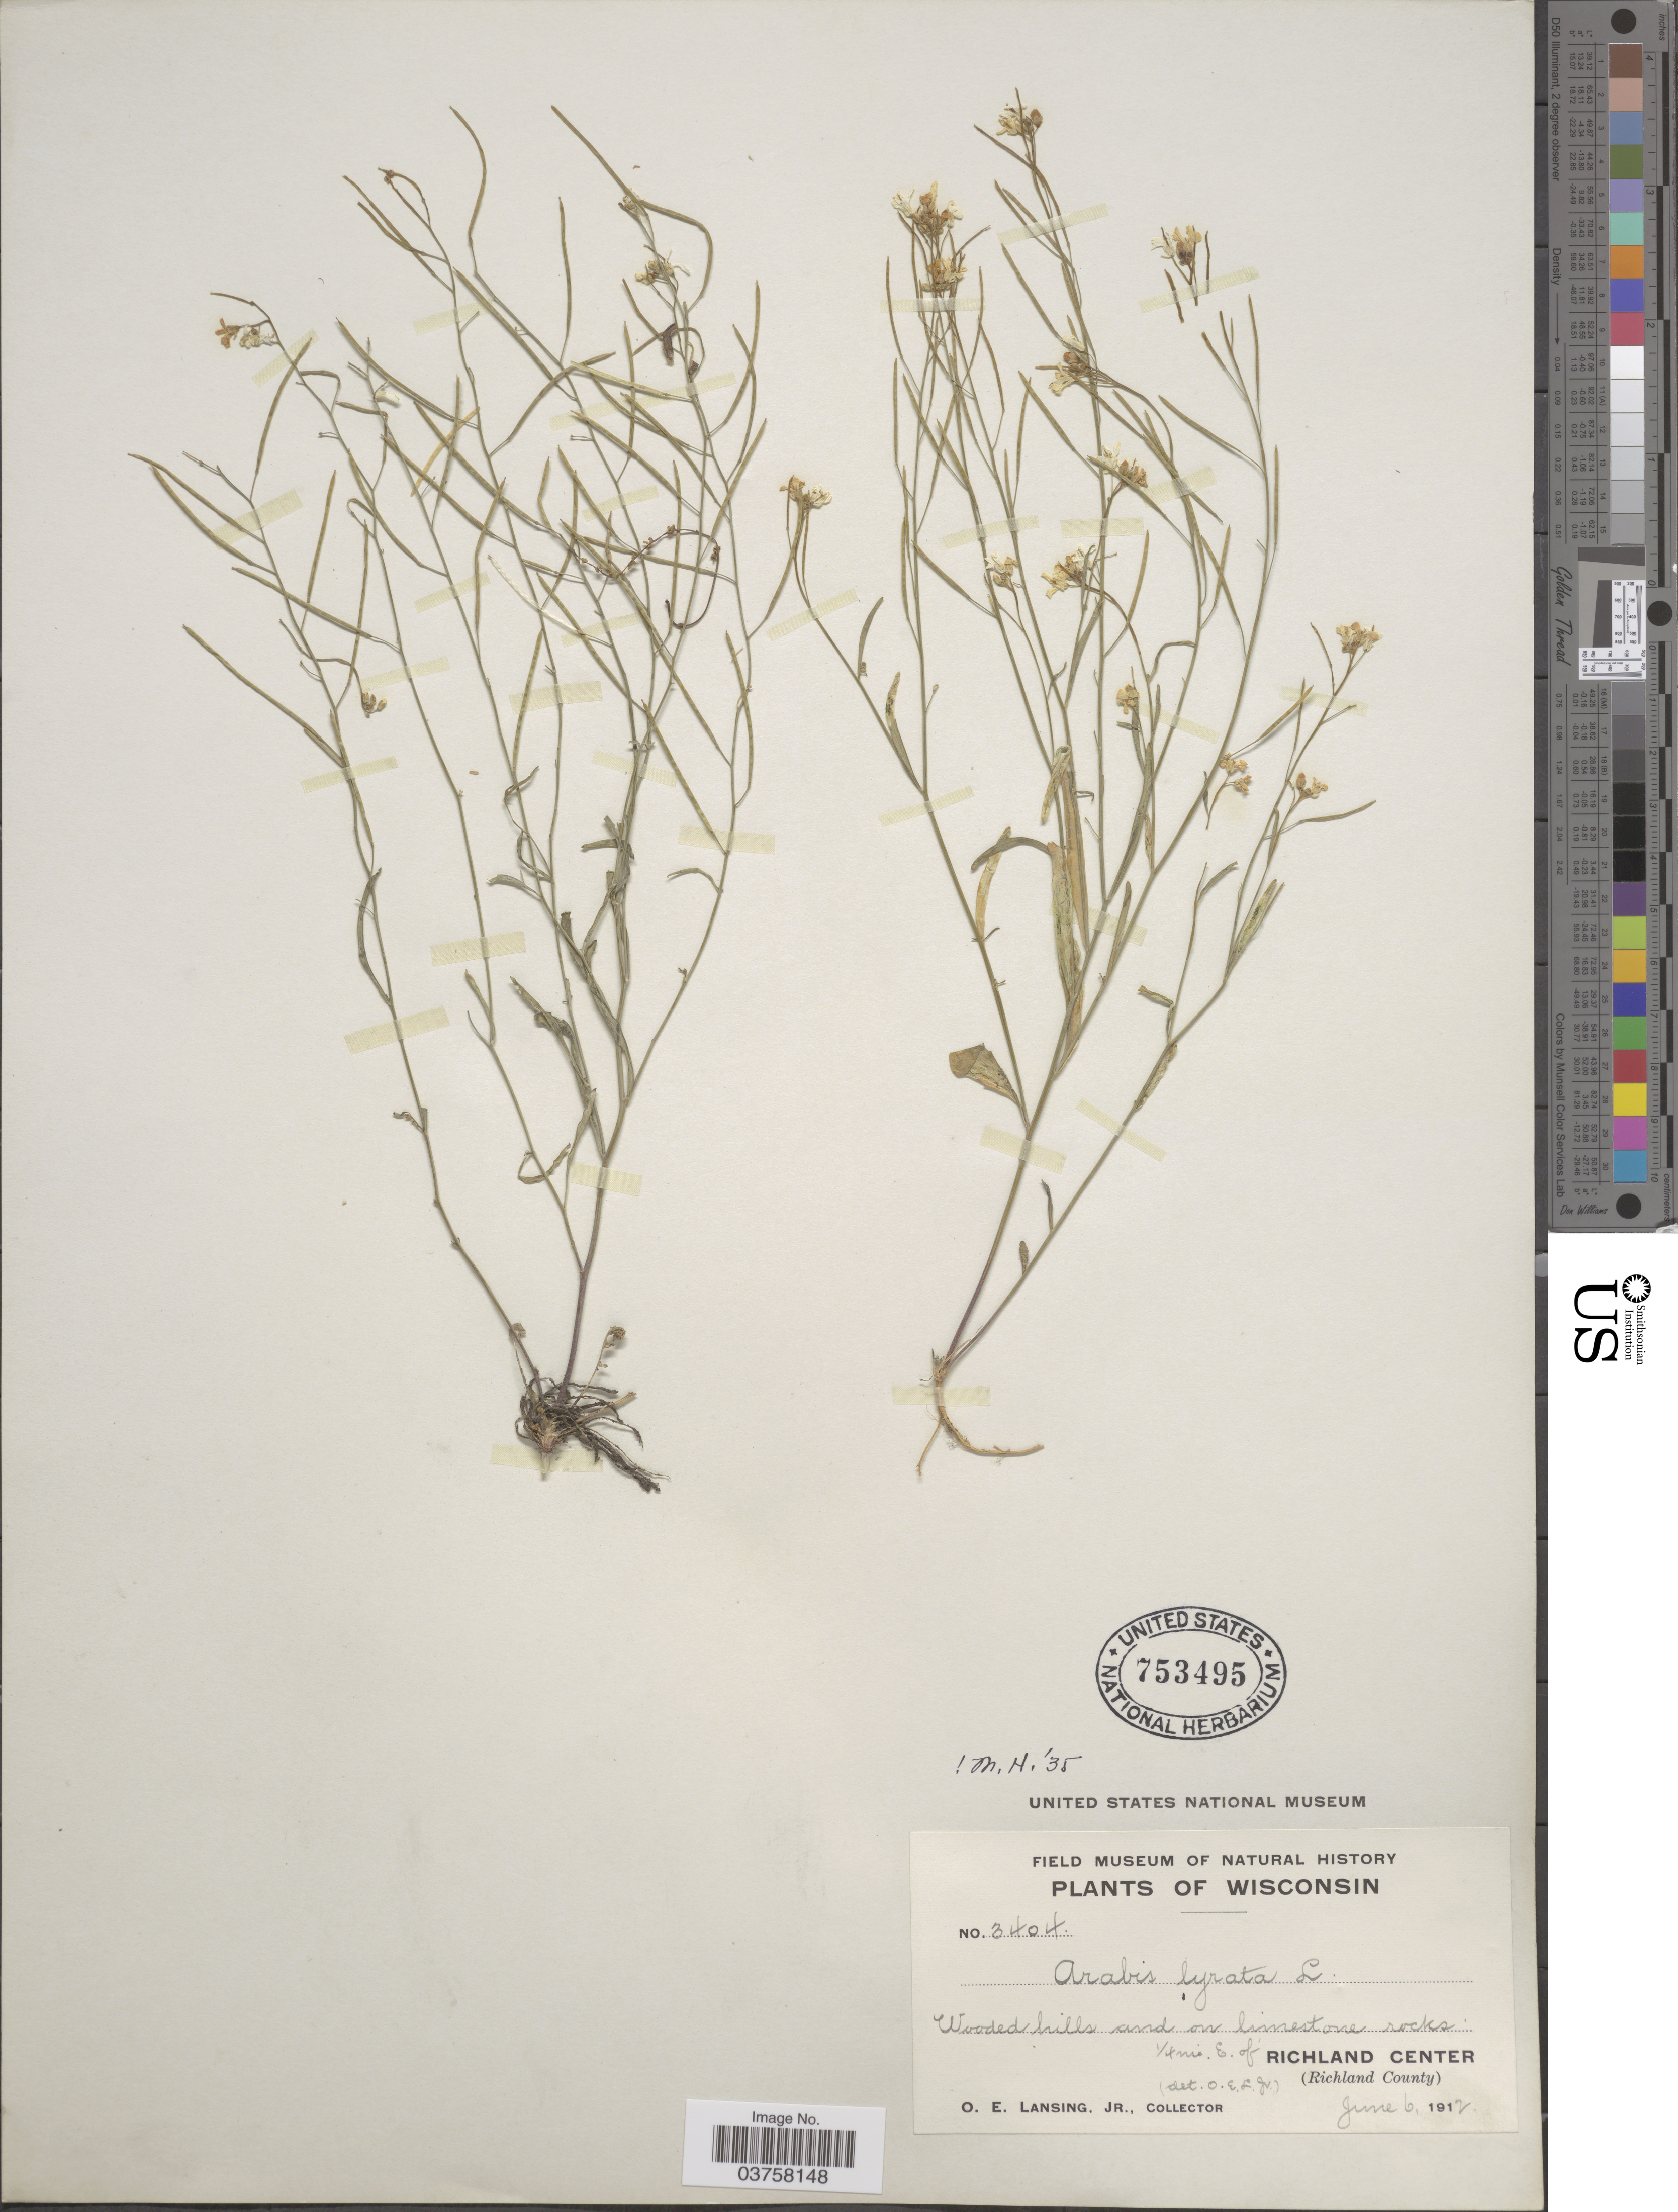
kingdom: Plantae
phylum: Tracheophyta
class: Magnoliopsida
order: Brassicales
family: Brassicaceae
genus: Arabis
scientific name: Arabis lyrata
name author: L.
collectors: O. Lansing Jr.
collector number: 3404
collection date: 1912-06-06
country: United States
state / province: Wisconsin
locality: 1/4 mi. E. of Richland Center (Richland County).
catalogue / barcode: US 753495